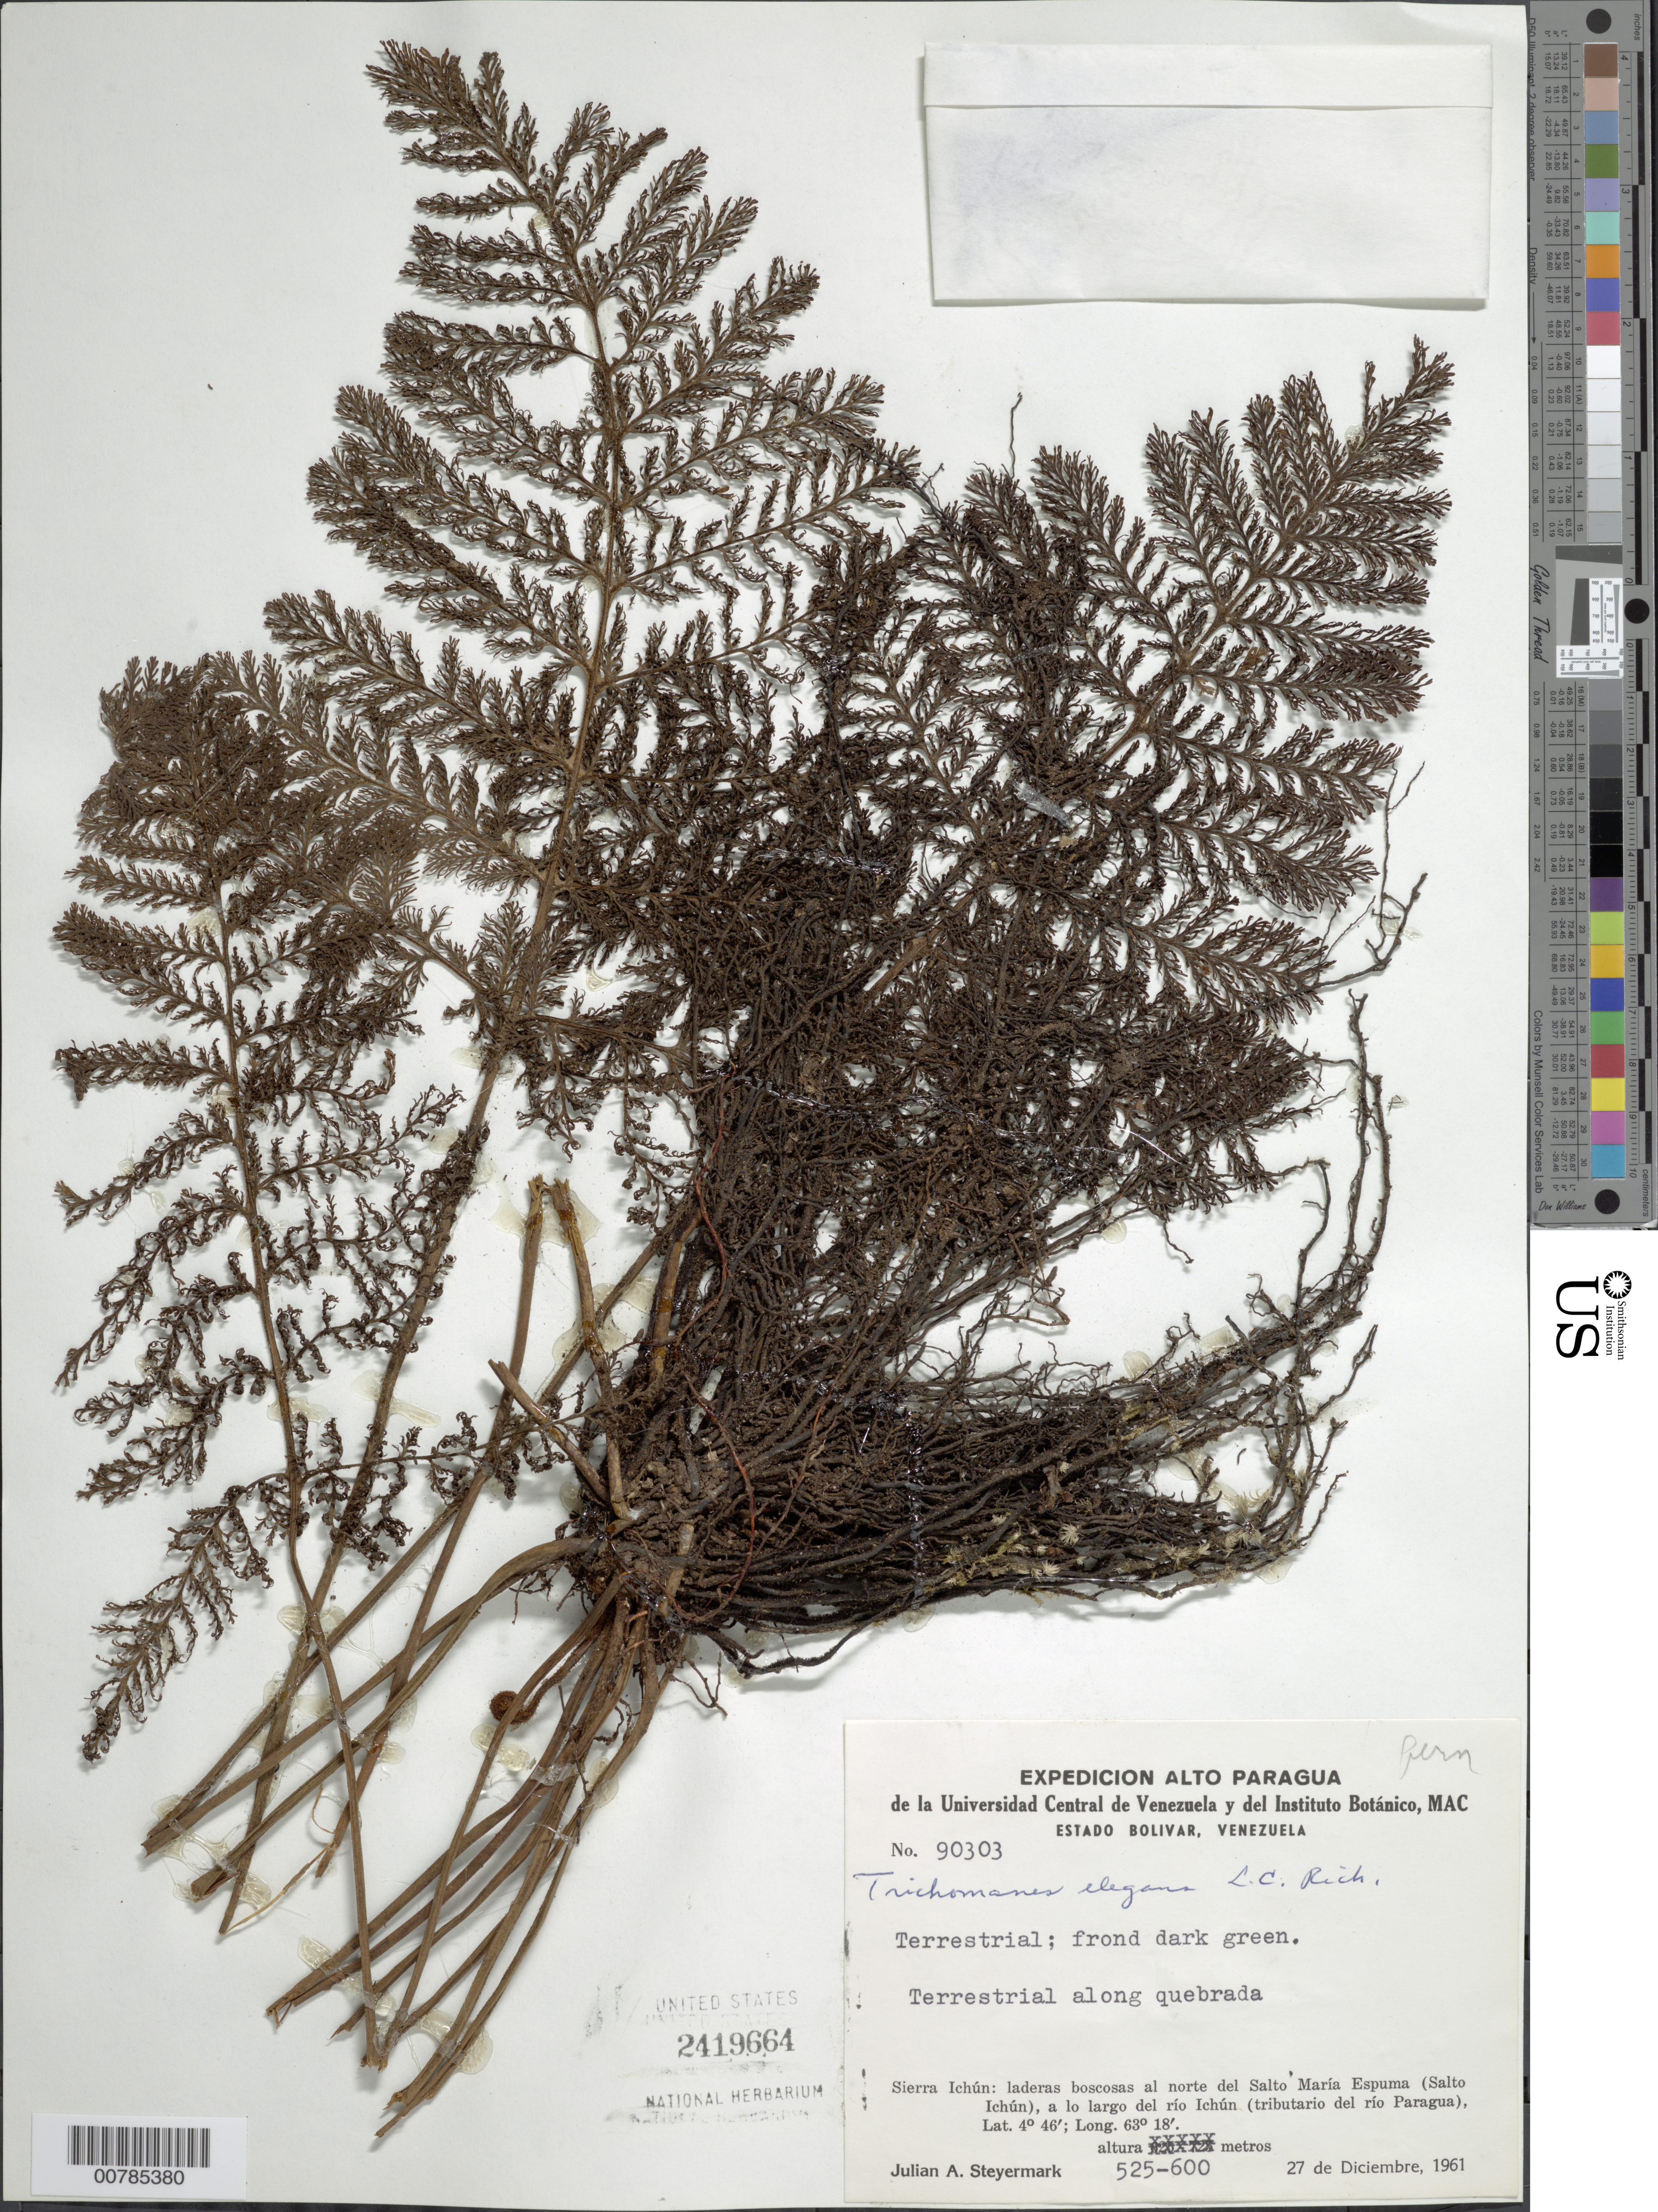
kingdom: Plantae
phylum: Tracheophyta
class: Polypodiopsida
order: Hymenophyllales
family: Hymenophyllaceae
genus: Trichomanes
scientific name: Trichomanes resinosum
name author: R.C. Moran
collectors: J. Steyermark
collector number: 90303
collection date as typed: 27-Dec-61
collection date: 1961-12-27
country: Venezuela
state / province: Bolívar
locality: Sierra Ichún, N del Salto María Espuma (Salto Ichún) del Río Ichún (tributary of río Paragua)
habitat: Laderas boscosas, quebrada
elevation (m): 525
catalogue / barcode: US 2419664